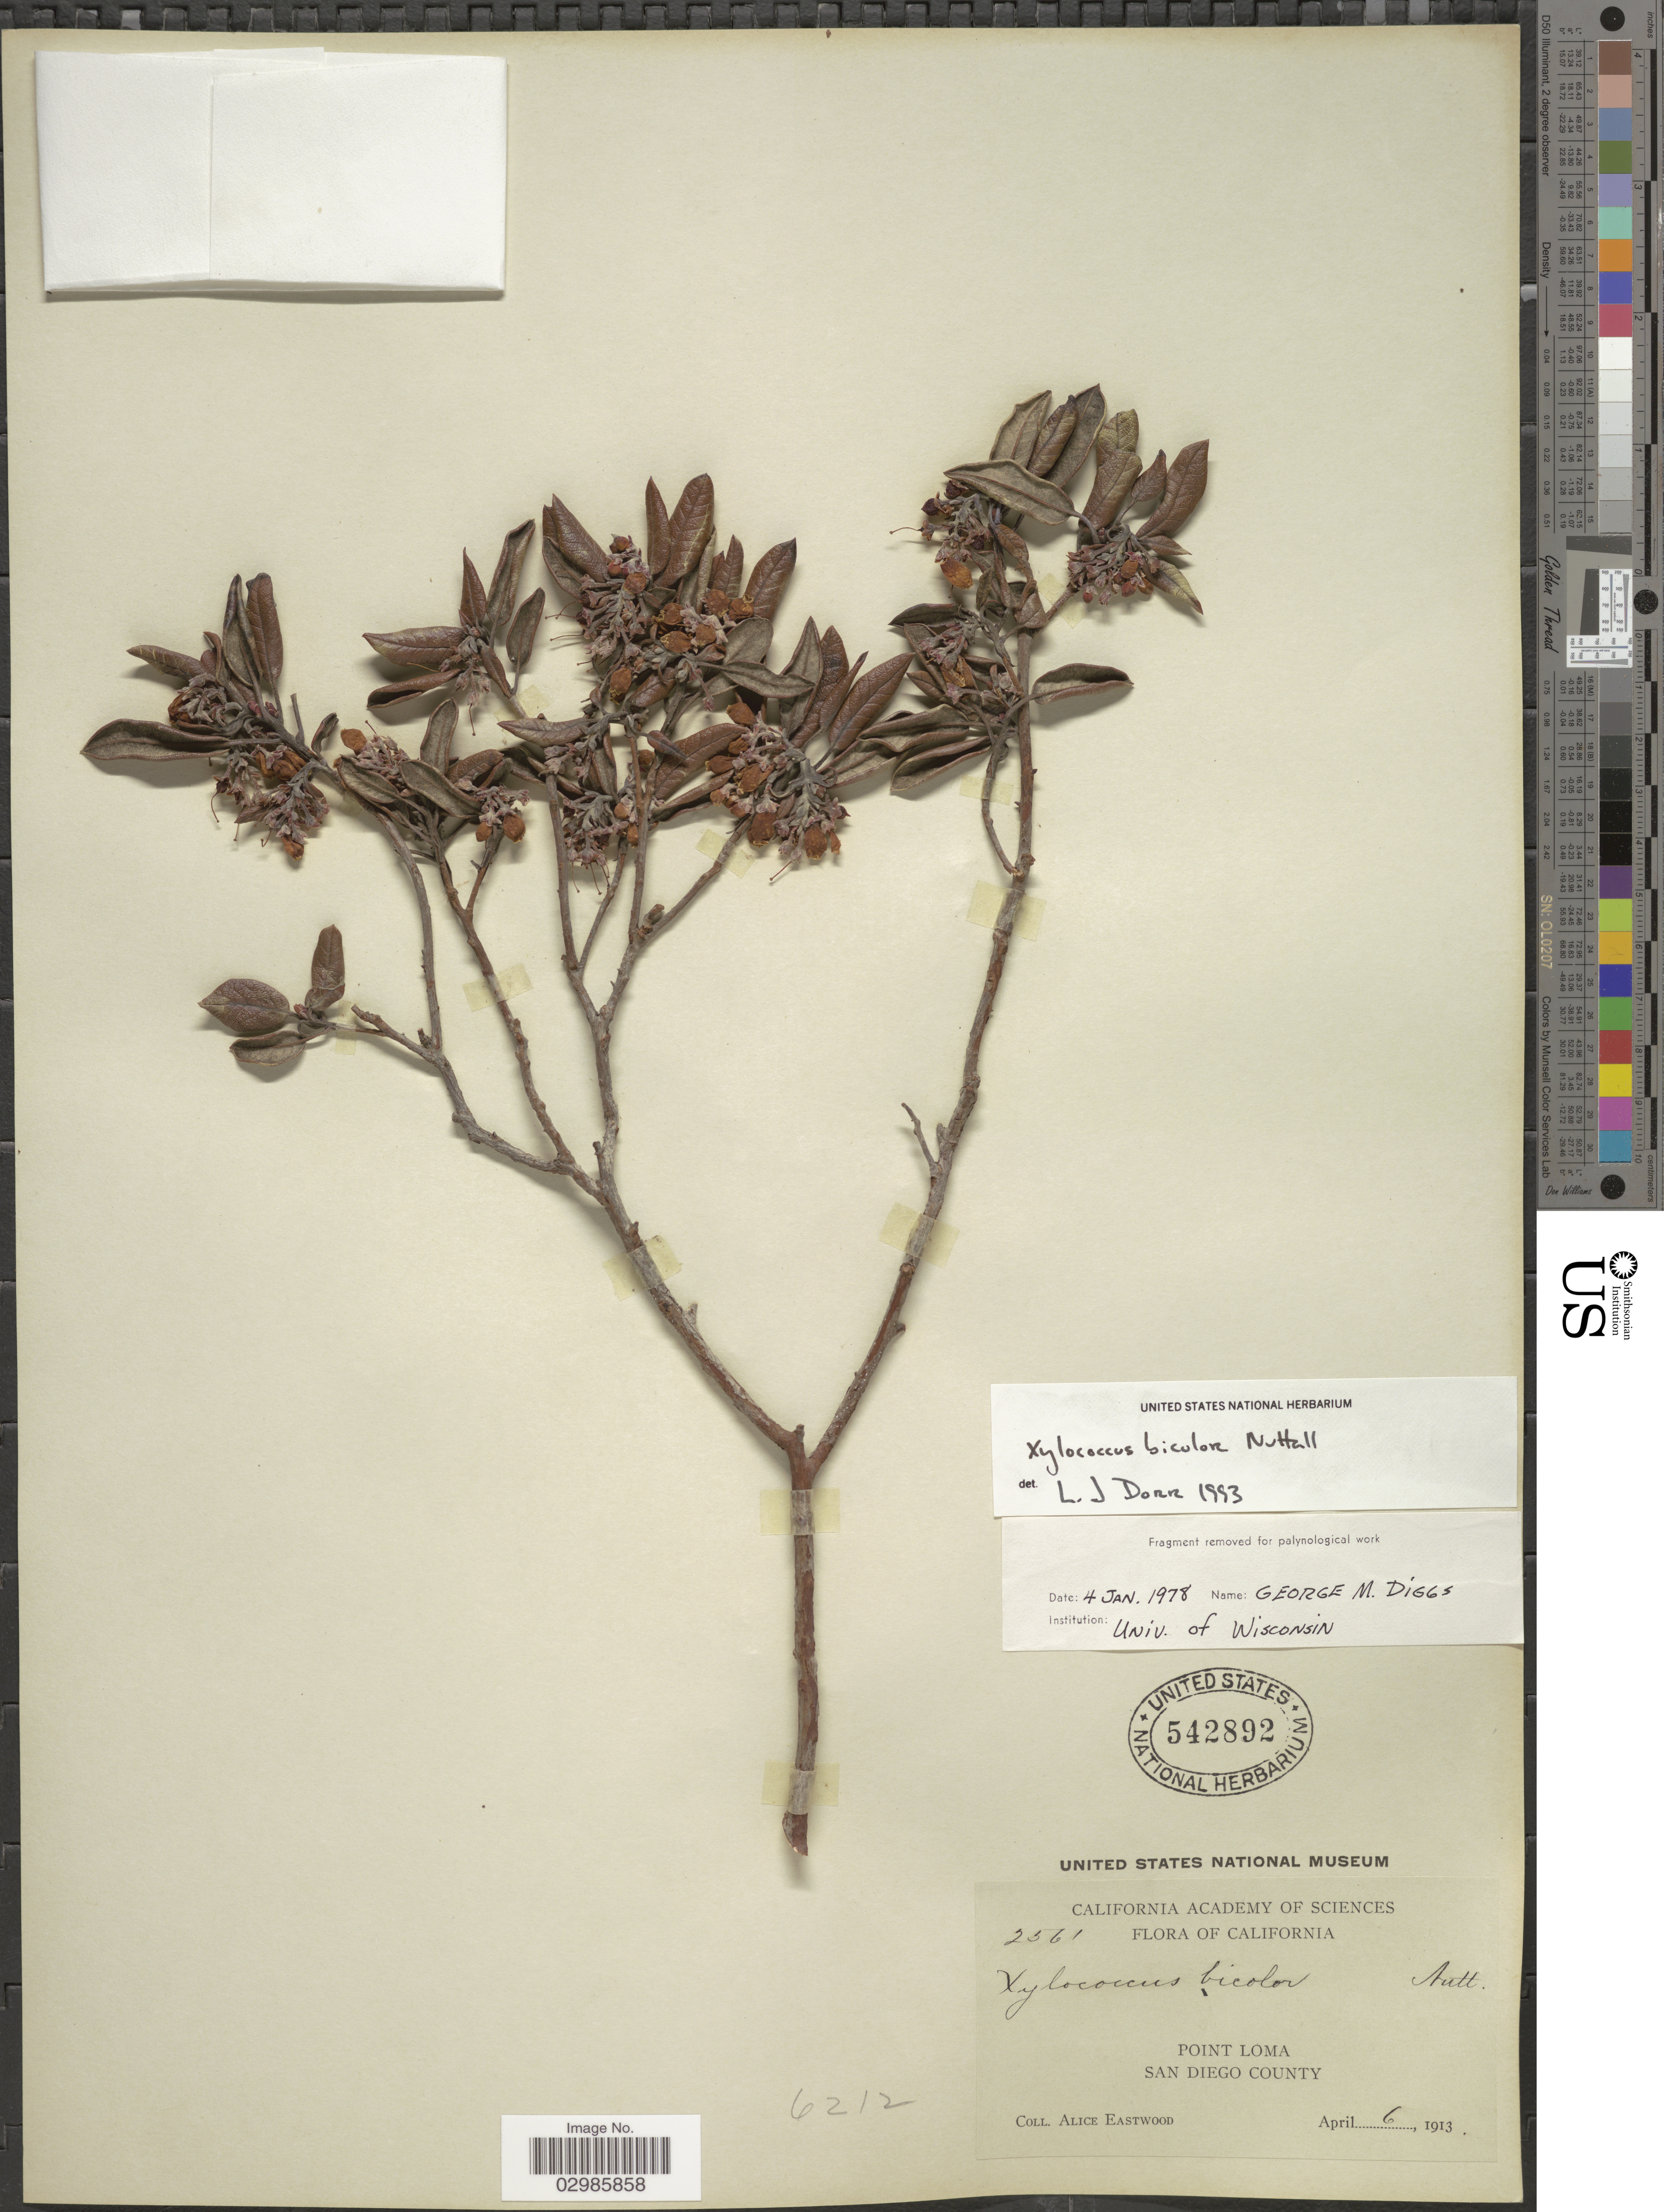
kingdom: Plantae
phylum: Tracheophyta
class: Magnoliopsida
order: Ericales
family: Ericaceae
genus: Xylococcus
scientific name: Xylococcus bicolor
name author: Nutt.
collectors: A. Eastwood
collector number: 2561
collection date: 1913-04-06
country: United States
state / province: California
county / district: San Diego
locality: Point Loma. San Diego County.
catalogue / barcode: US 542892